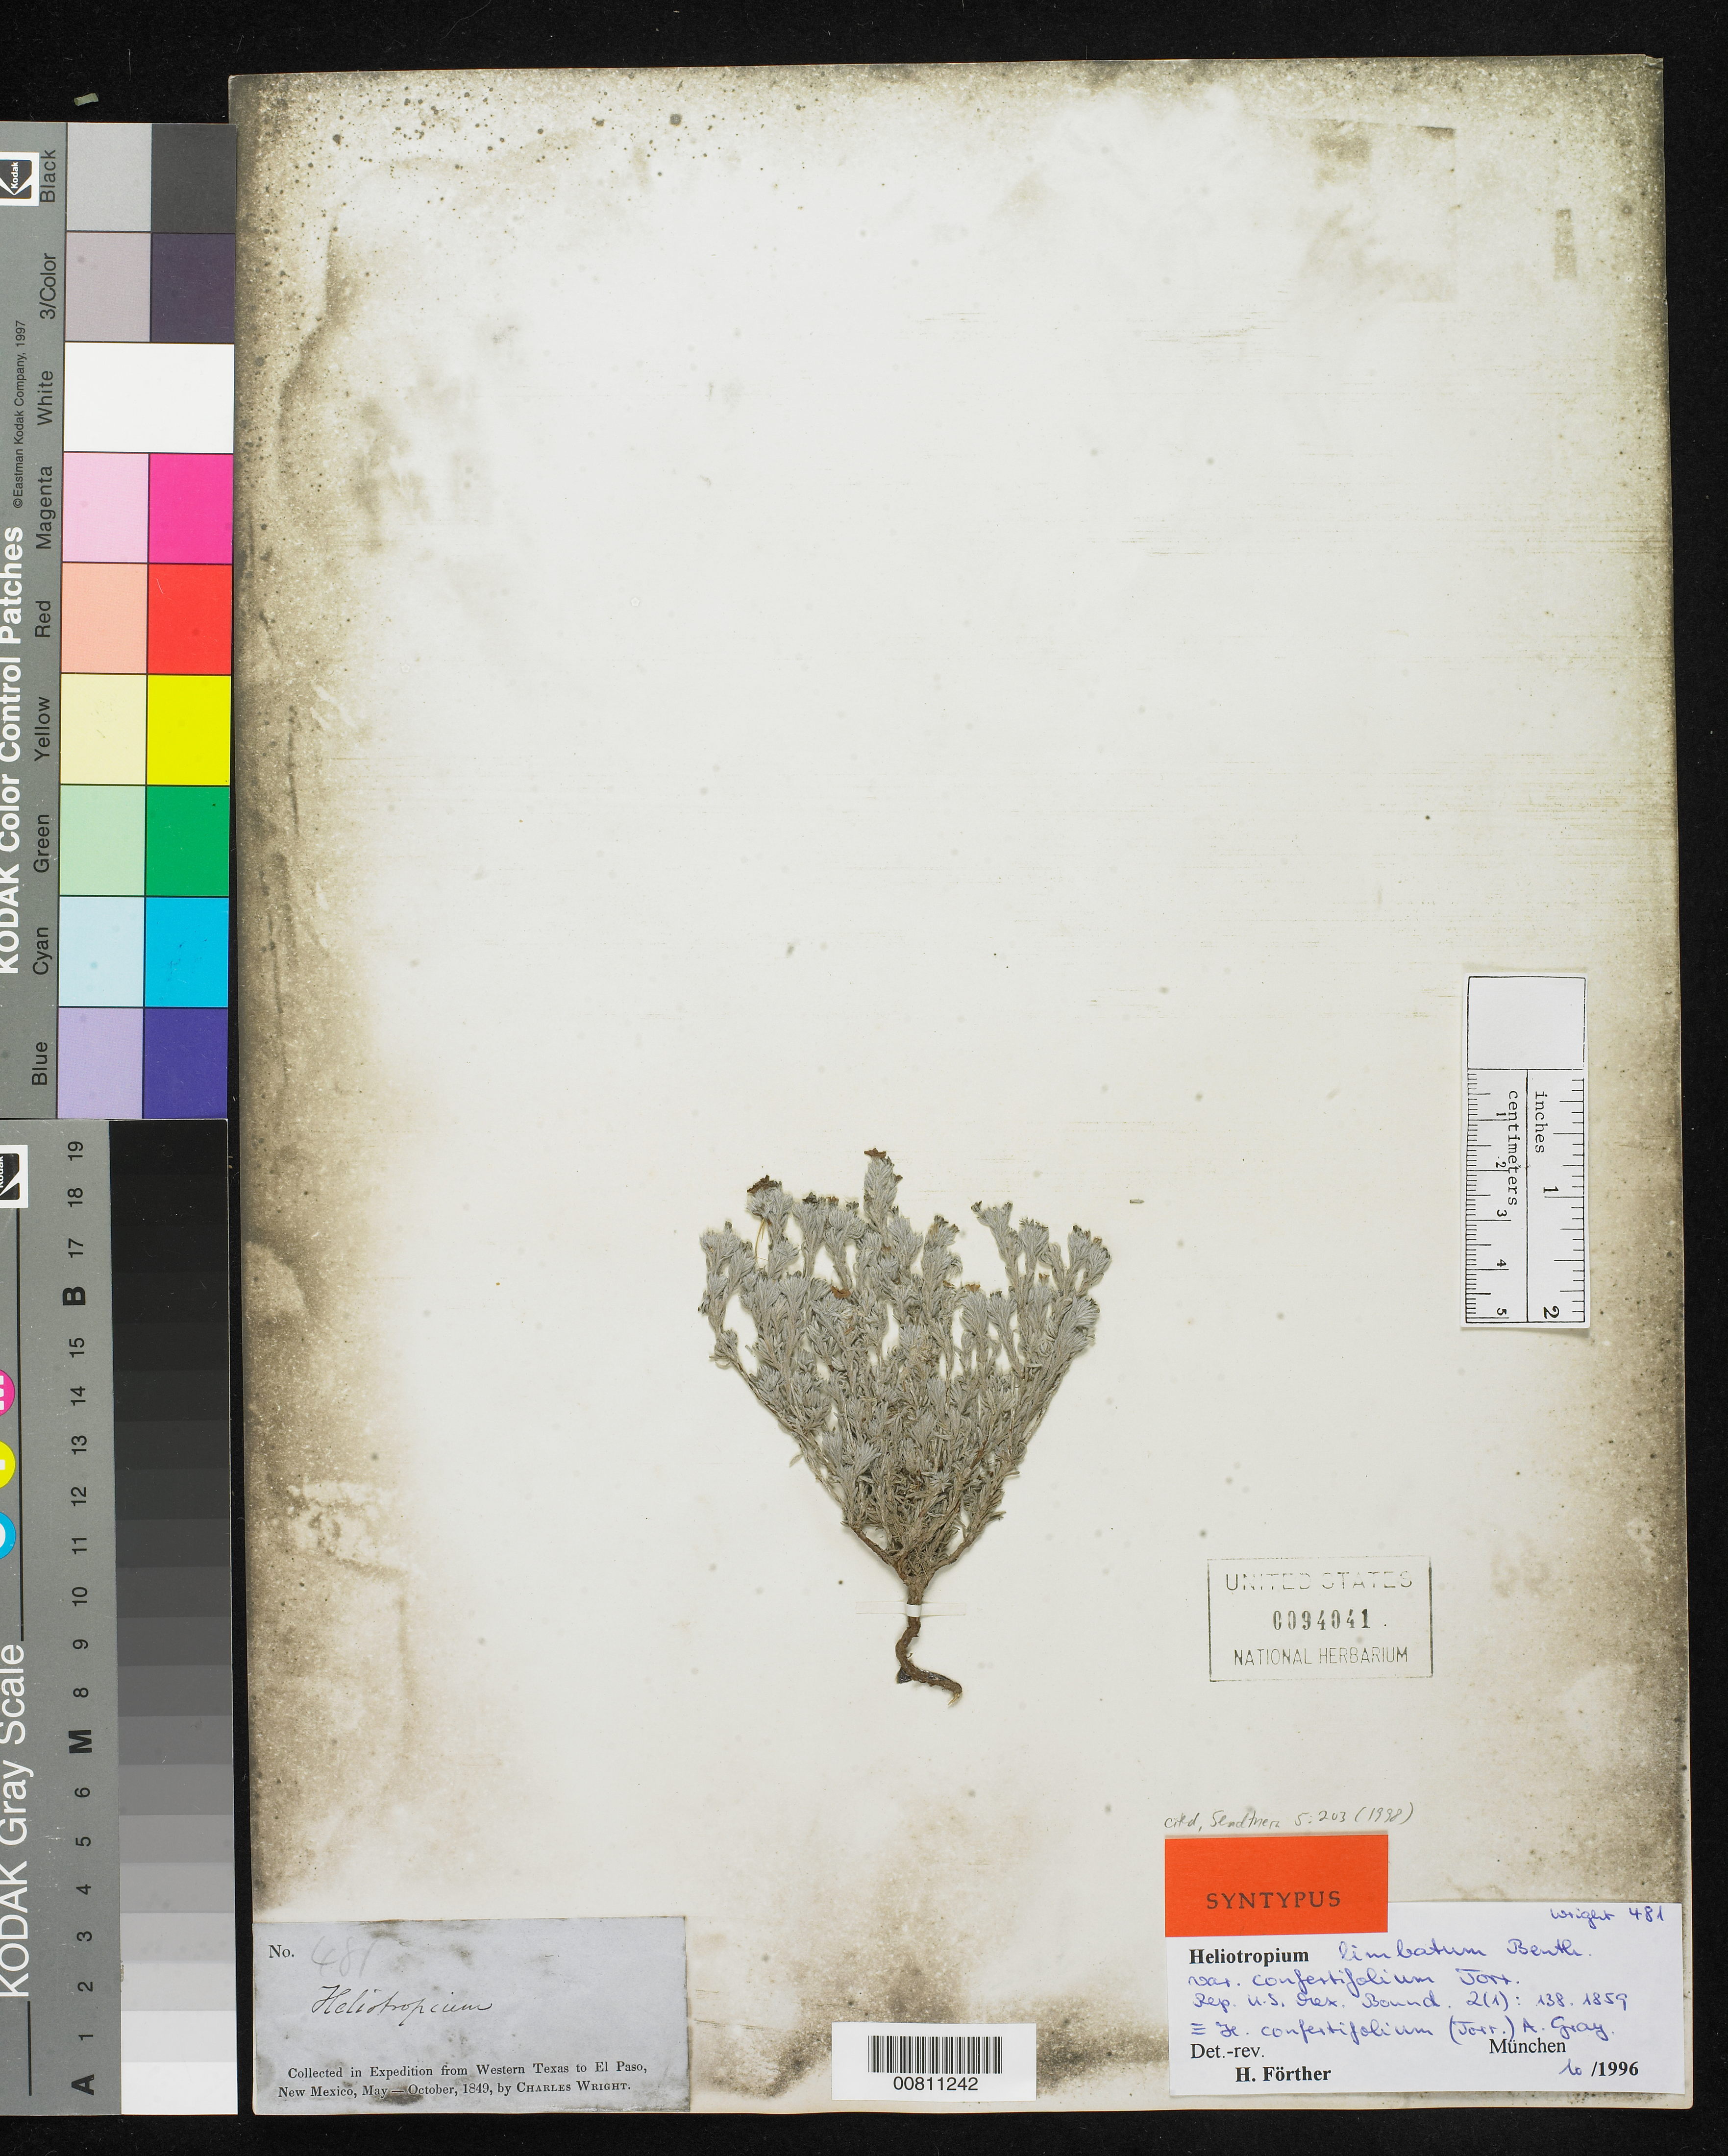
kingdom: Plantae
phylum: Tracheophyta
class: Magnoliopsida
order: Boraginales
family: Heliotropiaceae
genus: Heliotropium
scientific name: Heliotropium limbatum var. confertifolium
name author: Torr. in Emory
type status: Syntype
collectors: C. Wright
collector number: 481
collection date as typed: May 1849 to -- Oct 1849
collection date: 1849-05/1849-10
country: United States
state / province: Texas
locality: From Western Texas to El Paso, New Mexico.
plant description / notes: Cited by H. Förther, Sendtnera 5: 203 (1998).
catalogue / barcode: US 94041